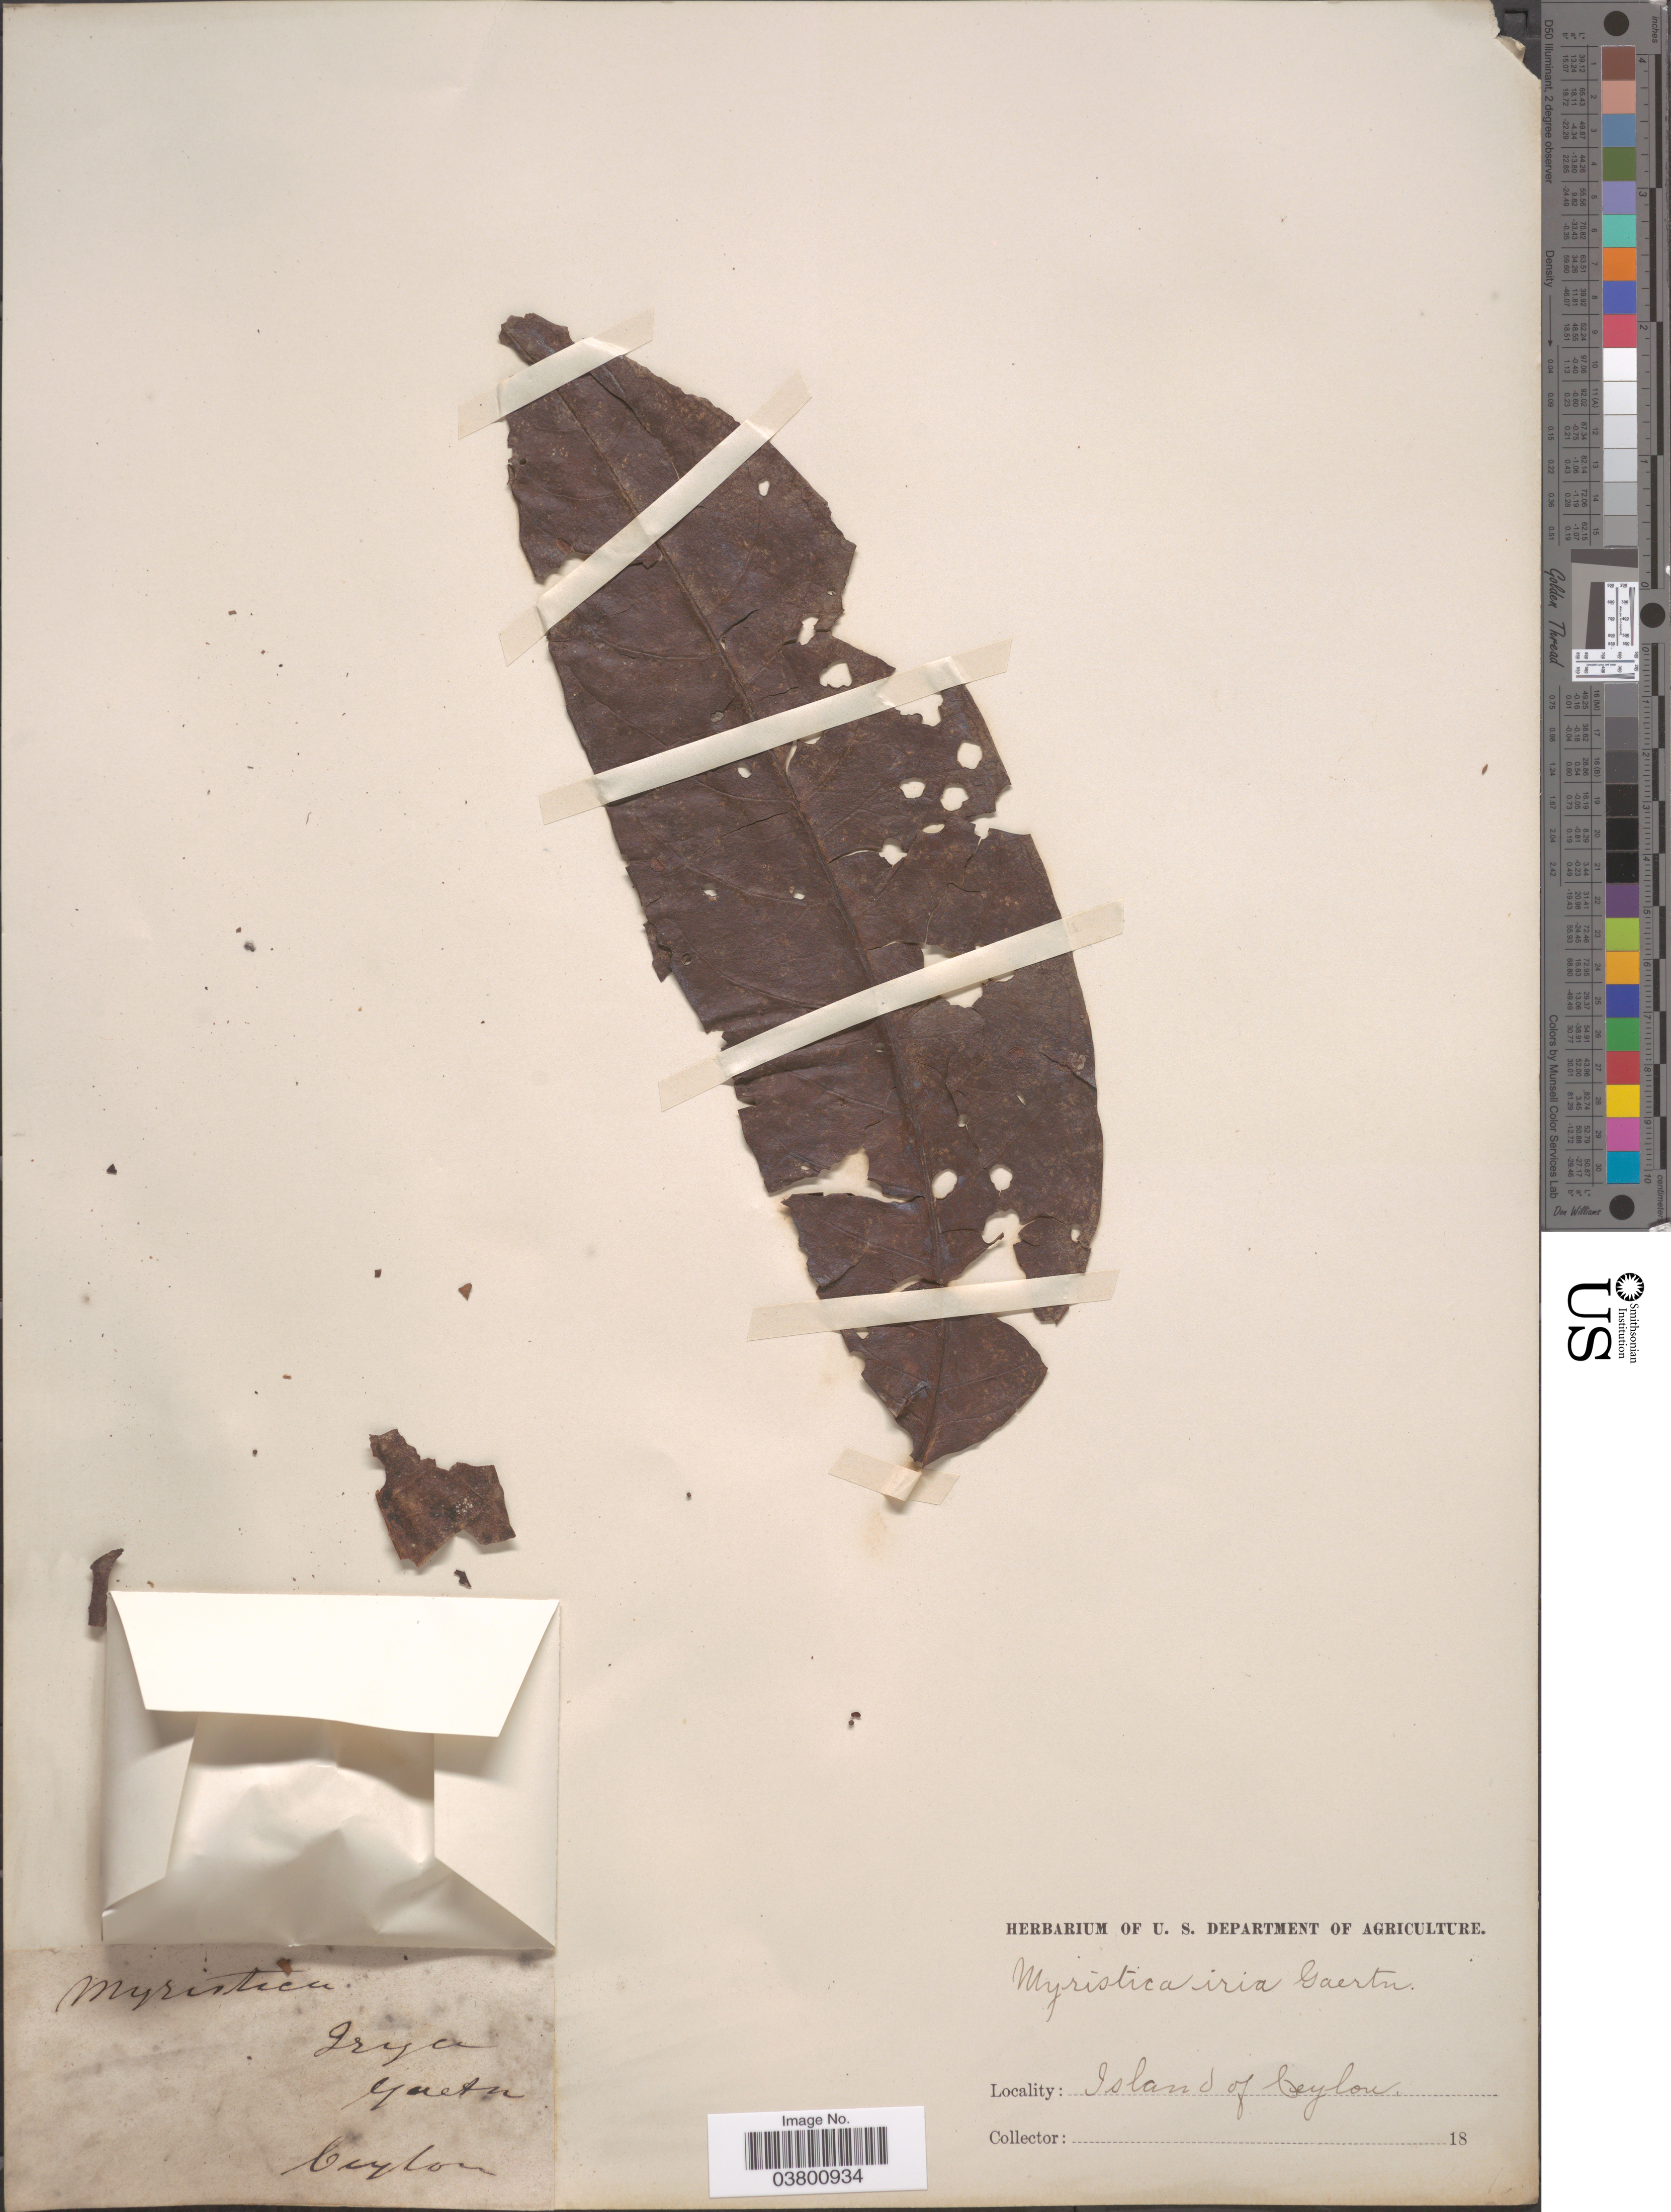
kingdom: Plantae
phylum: Tracheophyta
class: Magnoliopsida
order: Magnoliales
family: Myristicaceae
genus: Horsfieldia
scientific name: Horsfieldia irya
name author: (Gaertn.) Warb.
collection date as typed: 18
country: Sri Lanka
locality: Ceylon. Island of Ceylon.